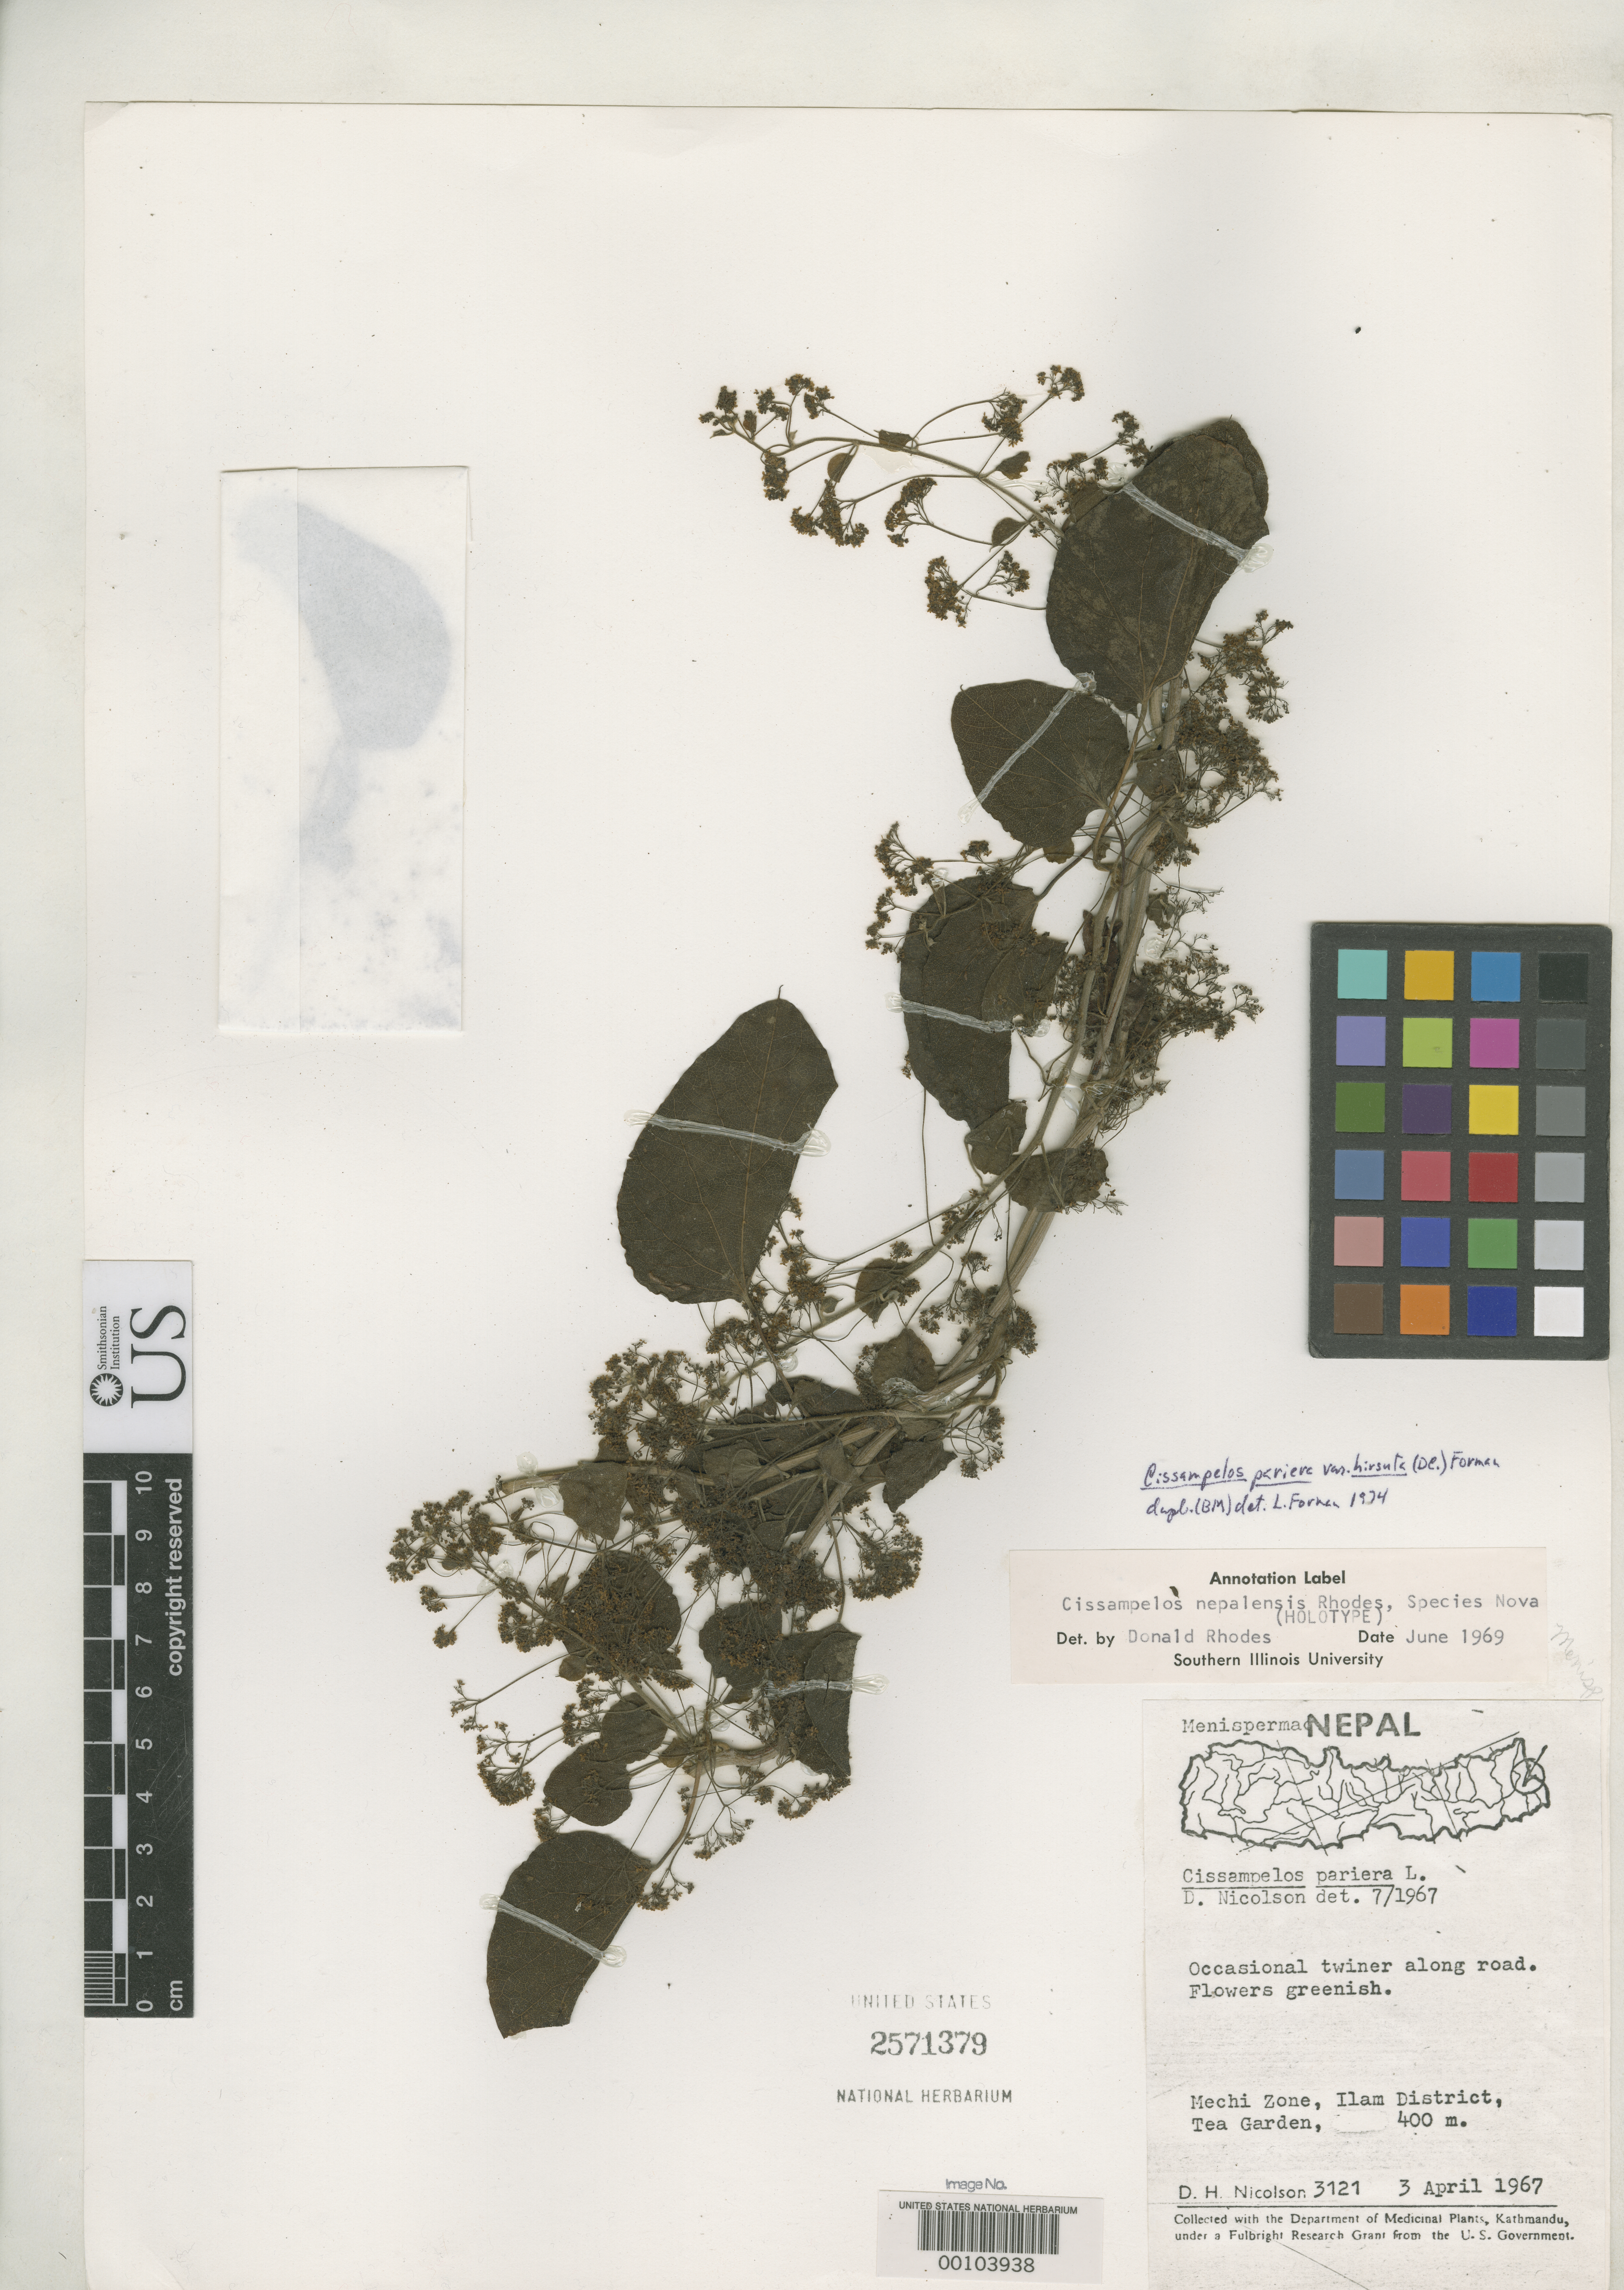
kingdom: Plantae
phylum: Tracheophyta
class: Magnoliopsida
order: Ranunculales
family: Menispermaceae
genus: Cissampelos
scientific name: Cissampelos nepalensis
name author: Rhodes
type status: Holotype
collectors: D. H. Nicolson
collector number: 3121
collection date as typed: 03 Apr 1967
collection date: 1967-04-03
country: Nepal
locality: Mechi Zone, Ilam Dist., tea garden.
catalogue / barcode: US 2571379